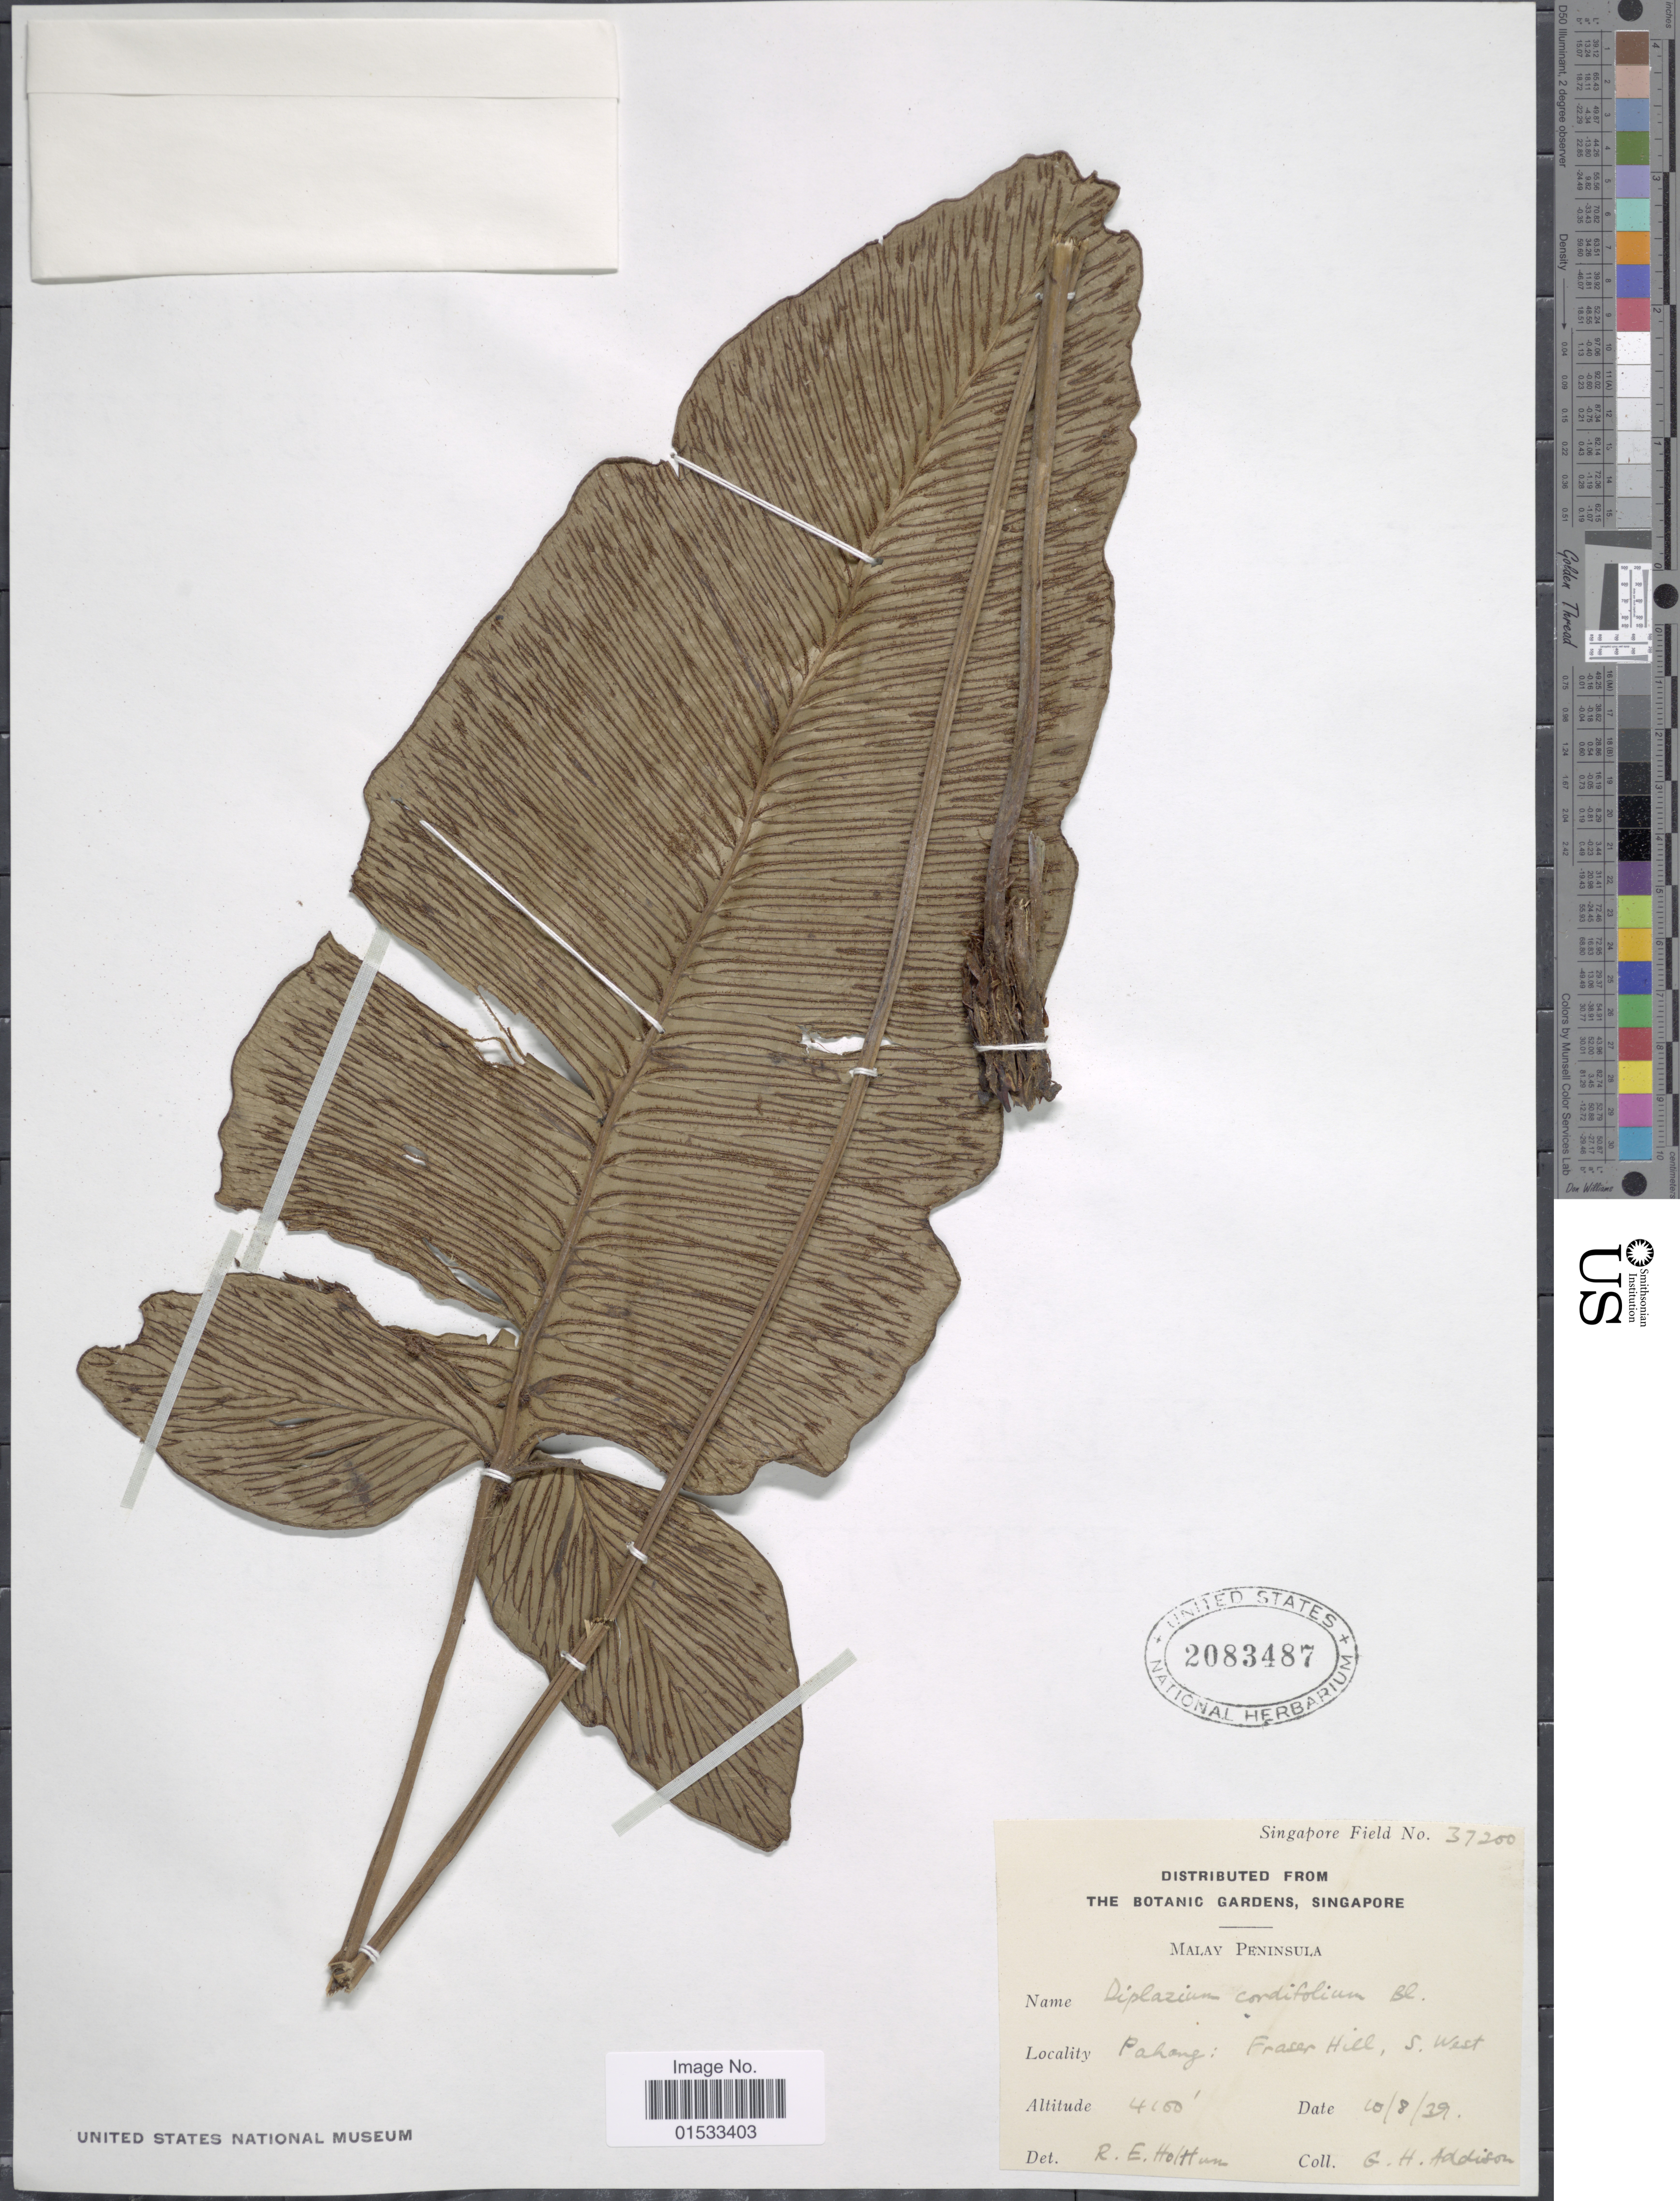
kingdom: Plantae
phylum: Tracheophyta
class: Polypodiopsida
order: Polypodiales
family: Athyriaceae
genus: Diplazium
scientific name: Diplazium cordifolium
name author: Blume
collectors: G. Addison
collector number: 37200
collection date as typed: Transcribed d/m/y: 10/8/39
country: Malaysia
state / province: Pahang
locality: Malay Peninsula, Fraser Hill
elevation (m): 1250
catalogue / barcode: US 2083487